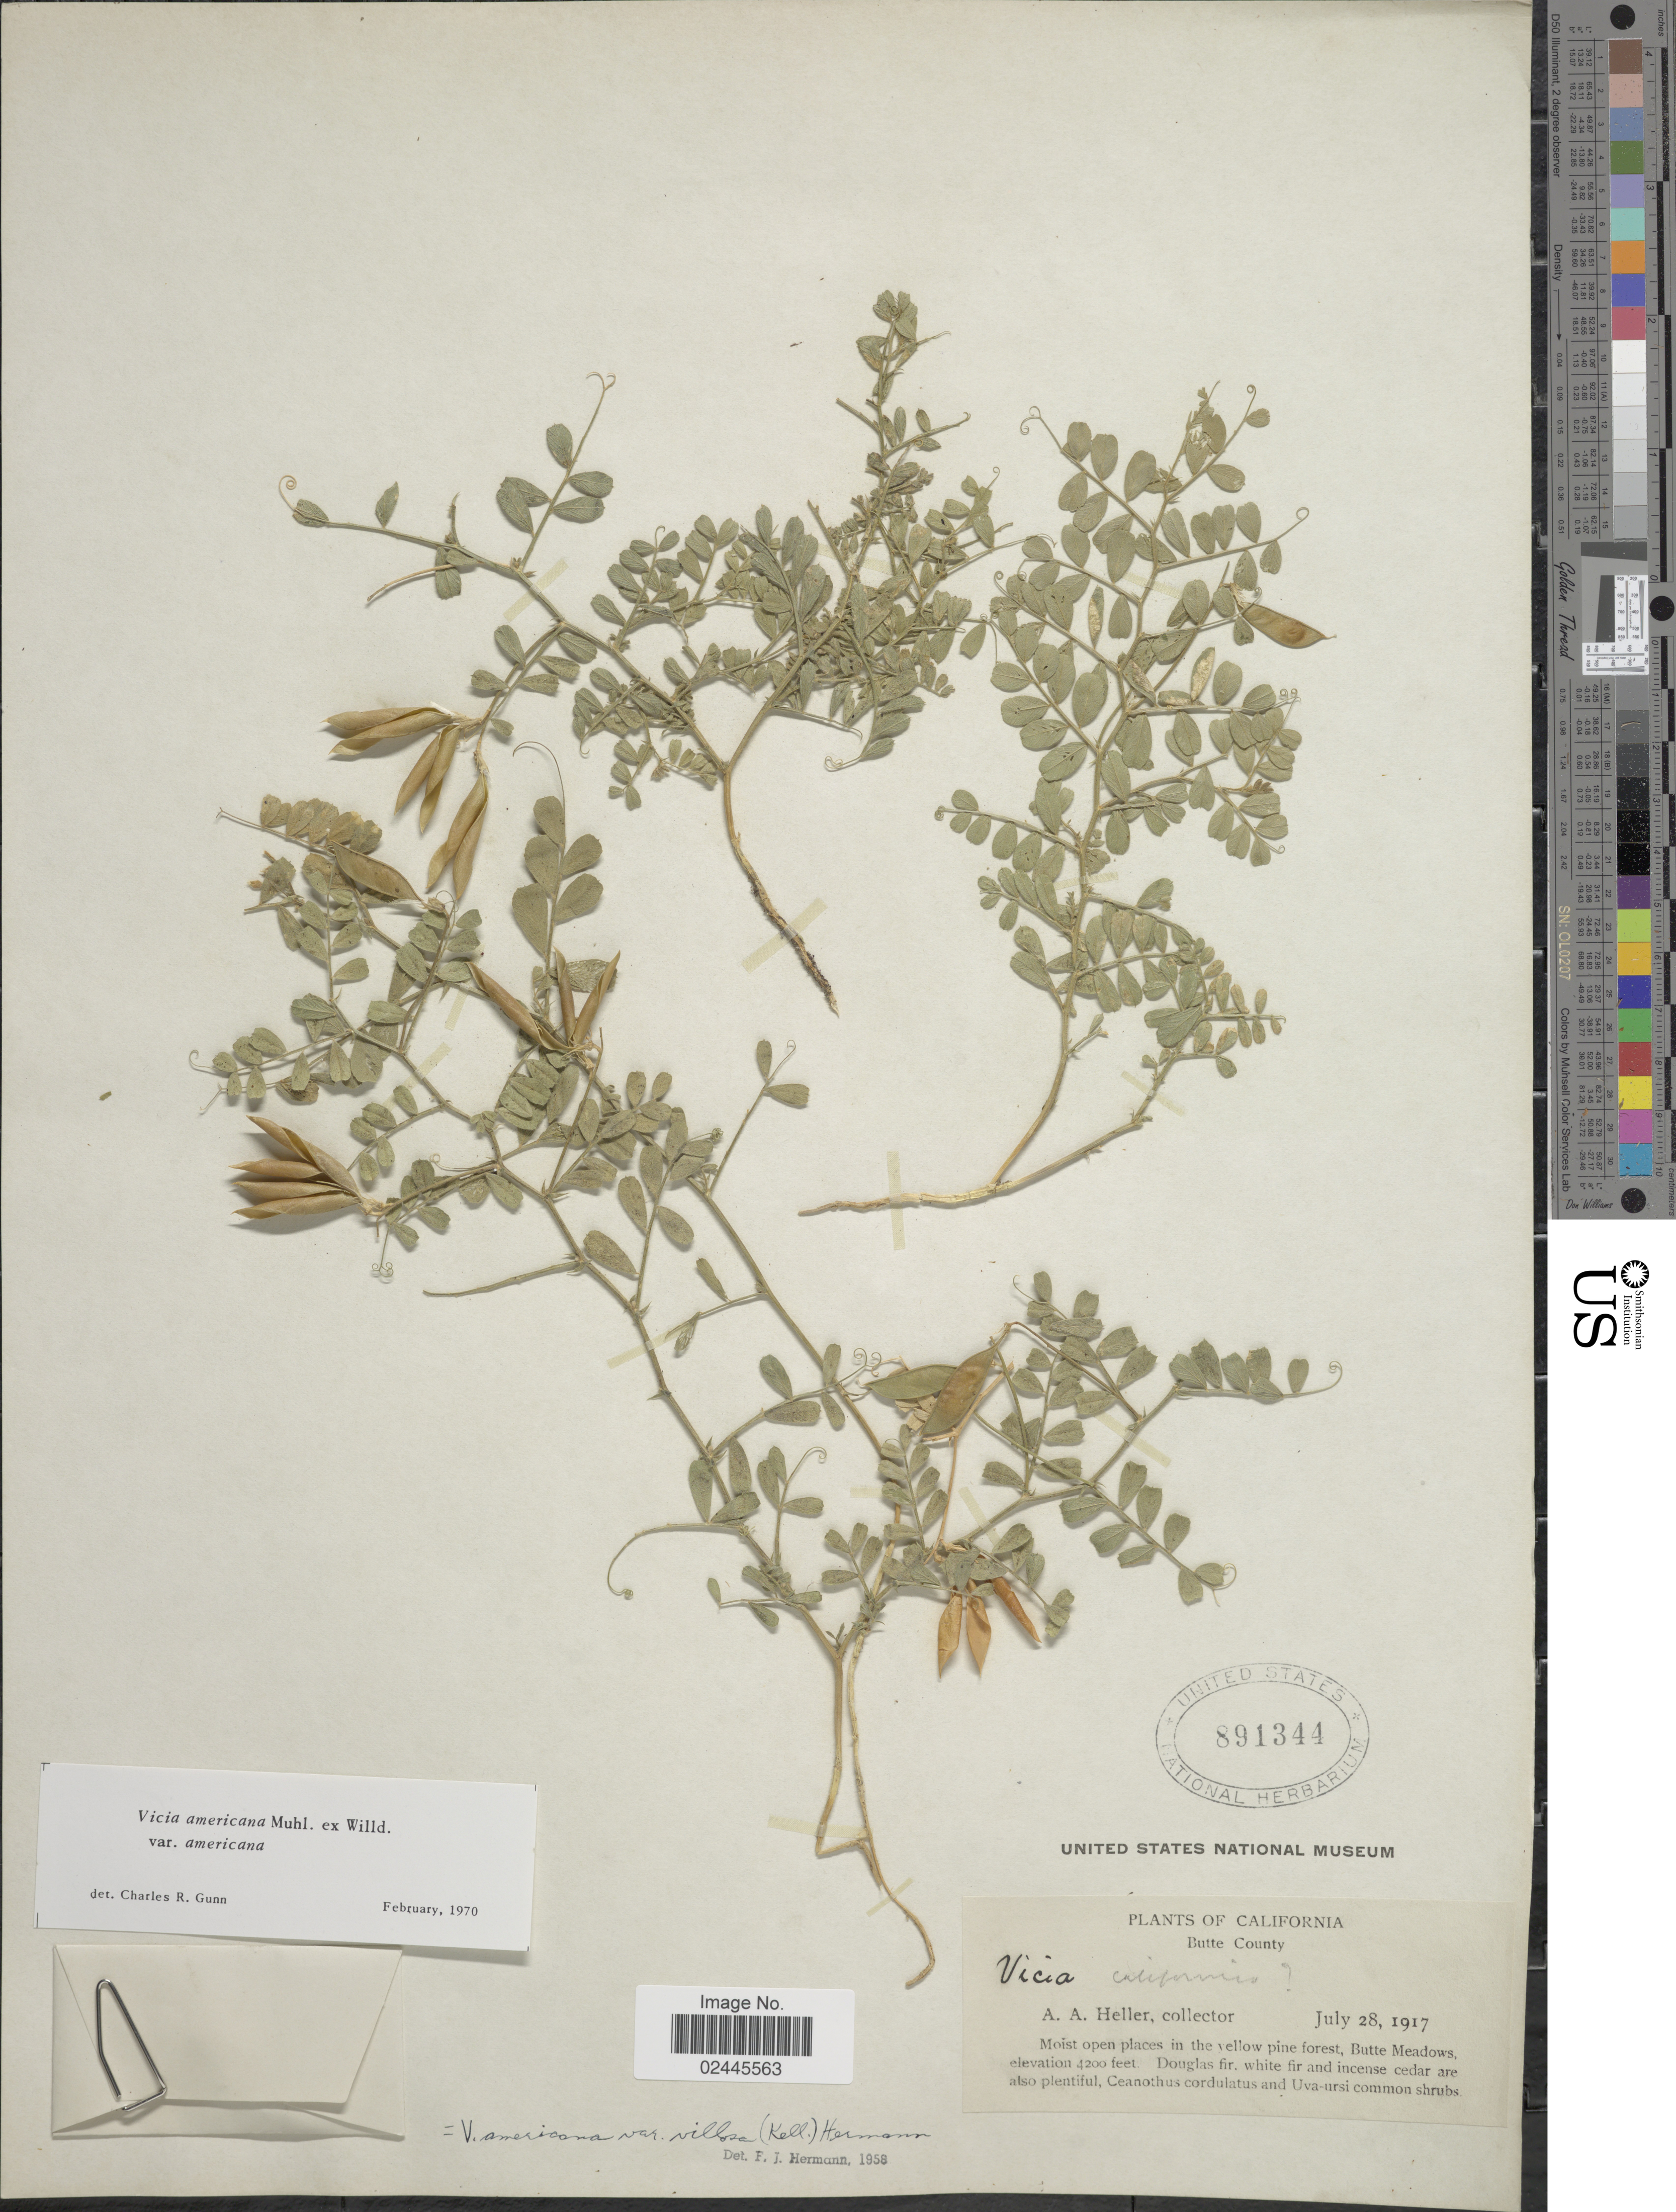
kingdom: Plantae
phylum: Tracheophyta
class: Magnoliopsida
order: Fabales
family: Fabaceae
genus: Vicia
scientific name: Vicia americana var. americana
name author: Muhl. ex Willd.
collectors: A. A. Heller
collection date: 1917-07-27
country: United States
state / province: California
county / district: Butte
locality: Butte County, moist open places in the yellow pine forest, Butte Meadows, Douglas fir.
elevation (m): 1280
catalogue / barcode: US 891344